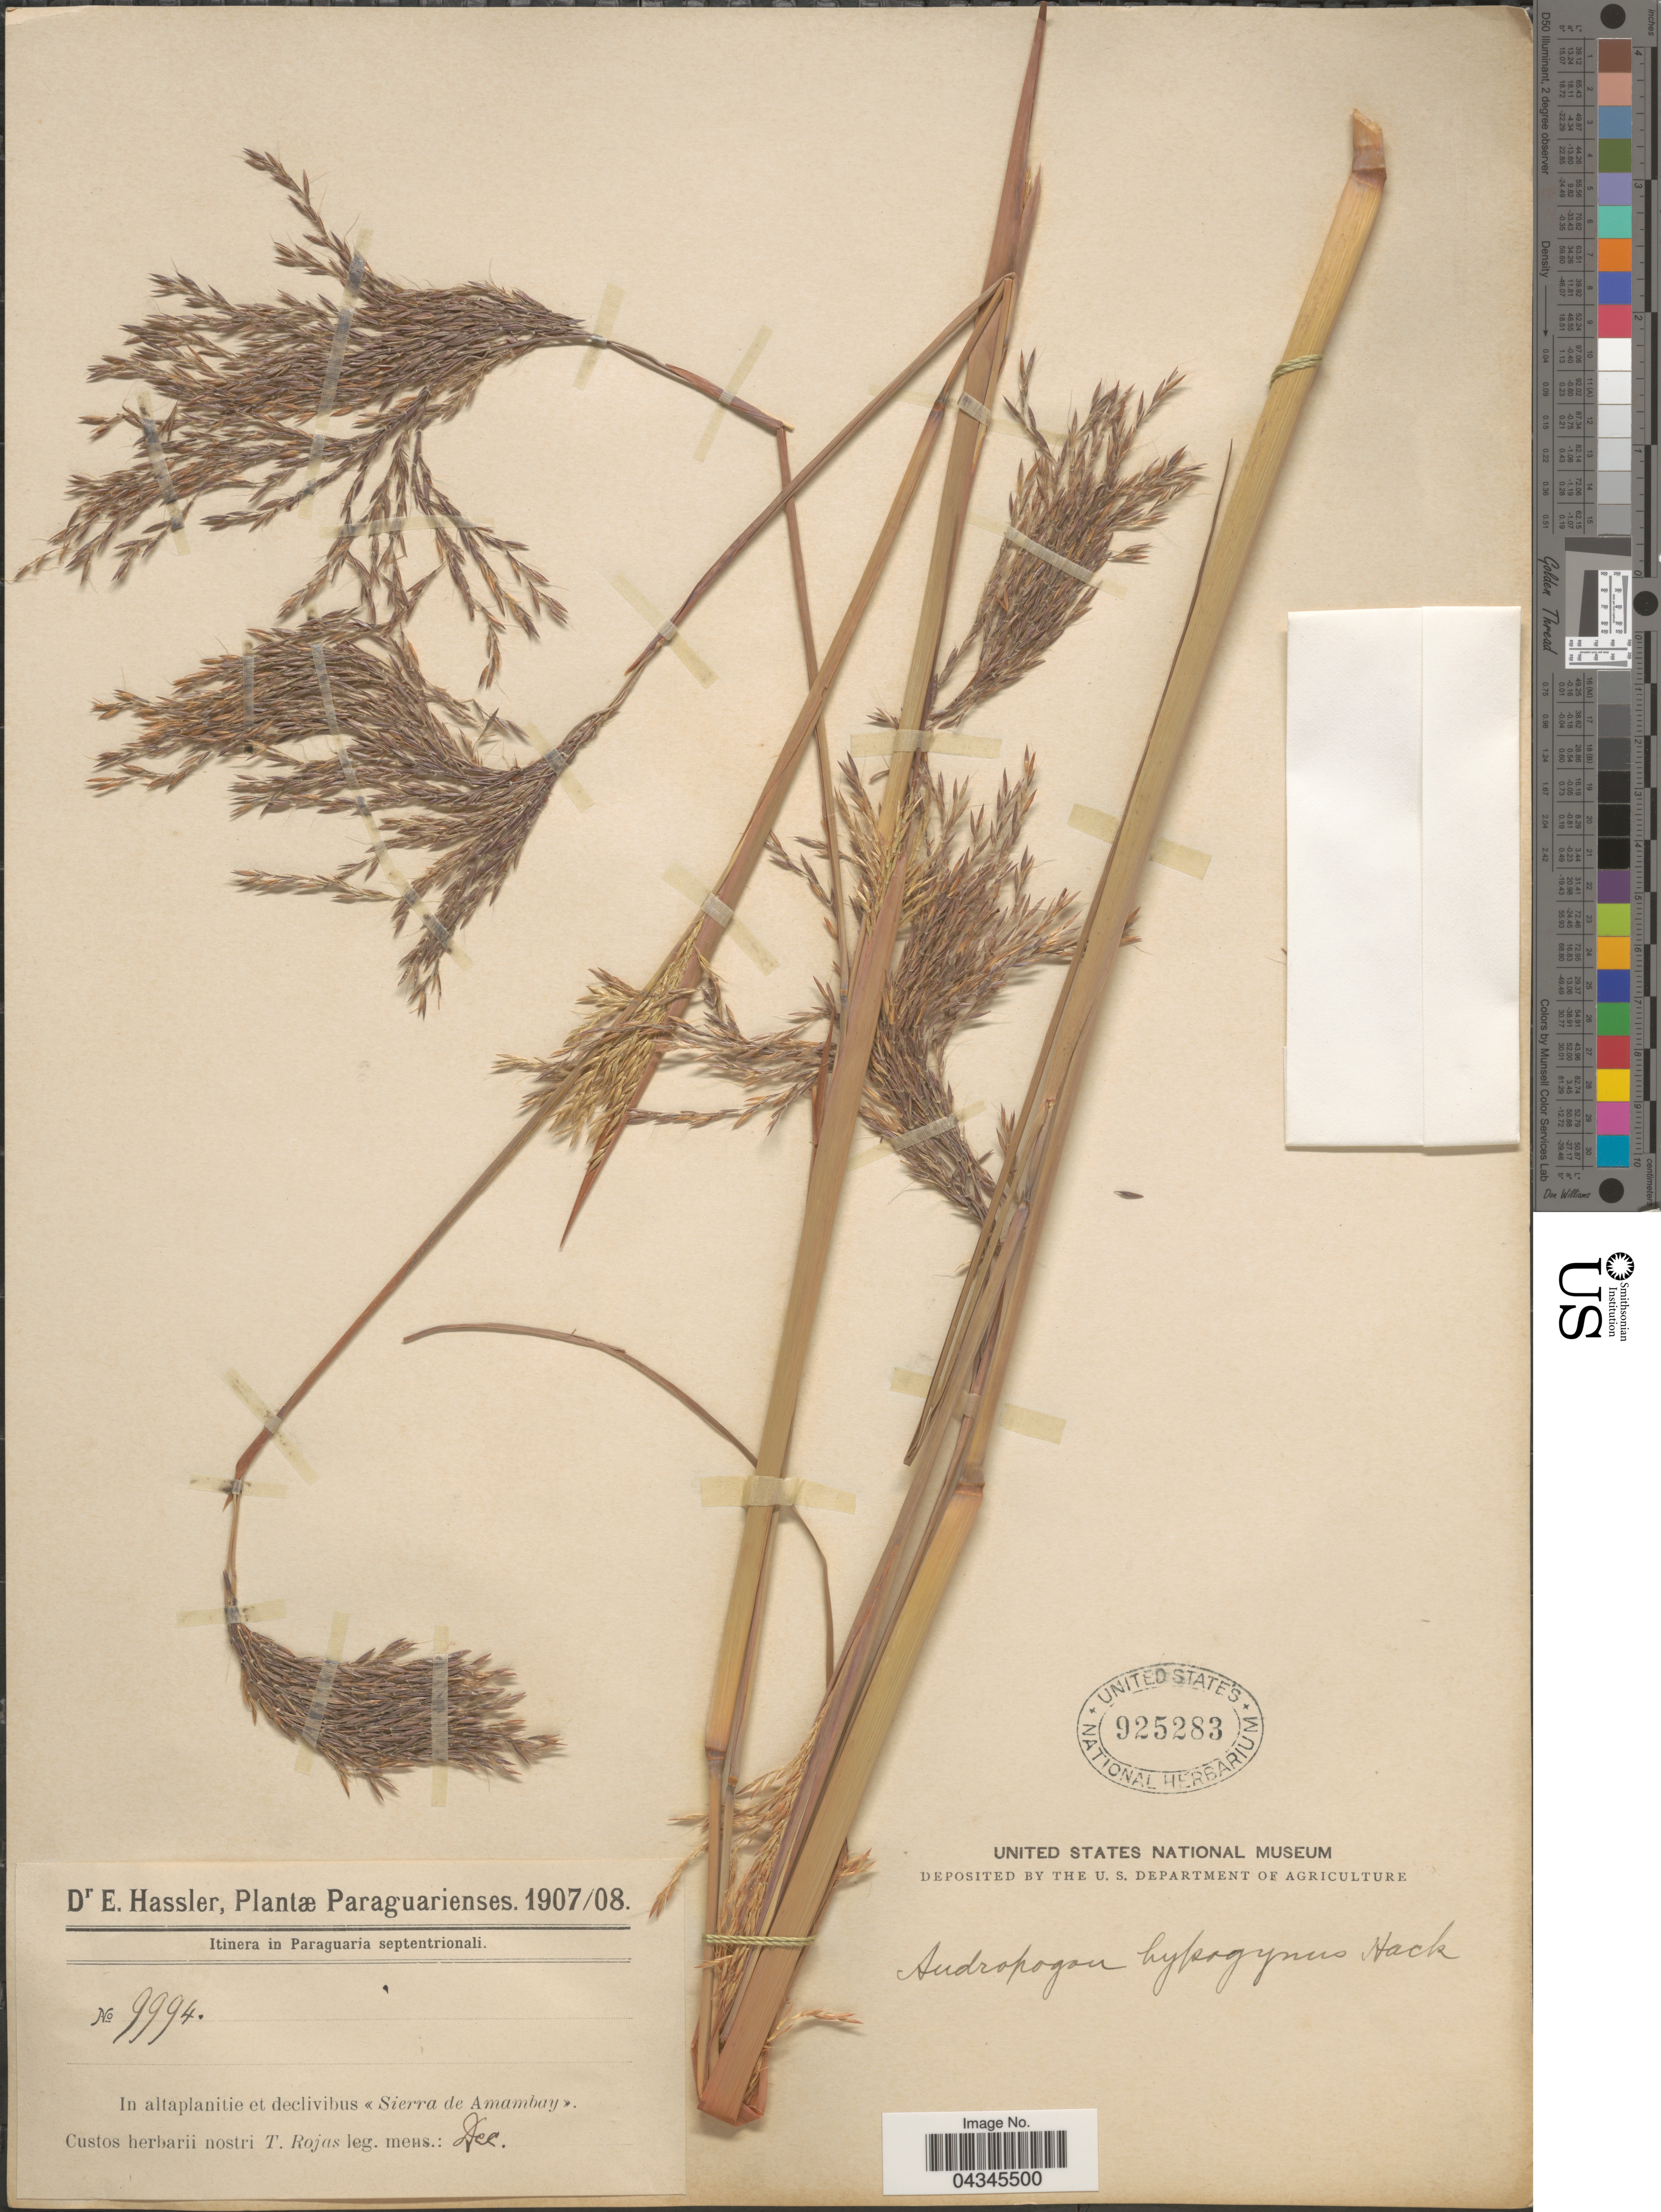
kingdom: Plantae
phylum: Tracheophyta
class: Liliopsida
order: Poales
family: Poaceae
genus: Andropogon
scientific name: Andropogon hypogynus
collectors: E. Hassler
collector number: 9994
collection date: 1907-12/1908-12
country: Paraguay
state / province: Amambay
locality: Itinera in Paraguaria septentrionali. In altaplanitie et declivibus «Sierra de Amambay».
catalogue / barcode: US 925283